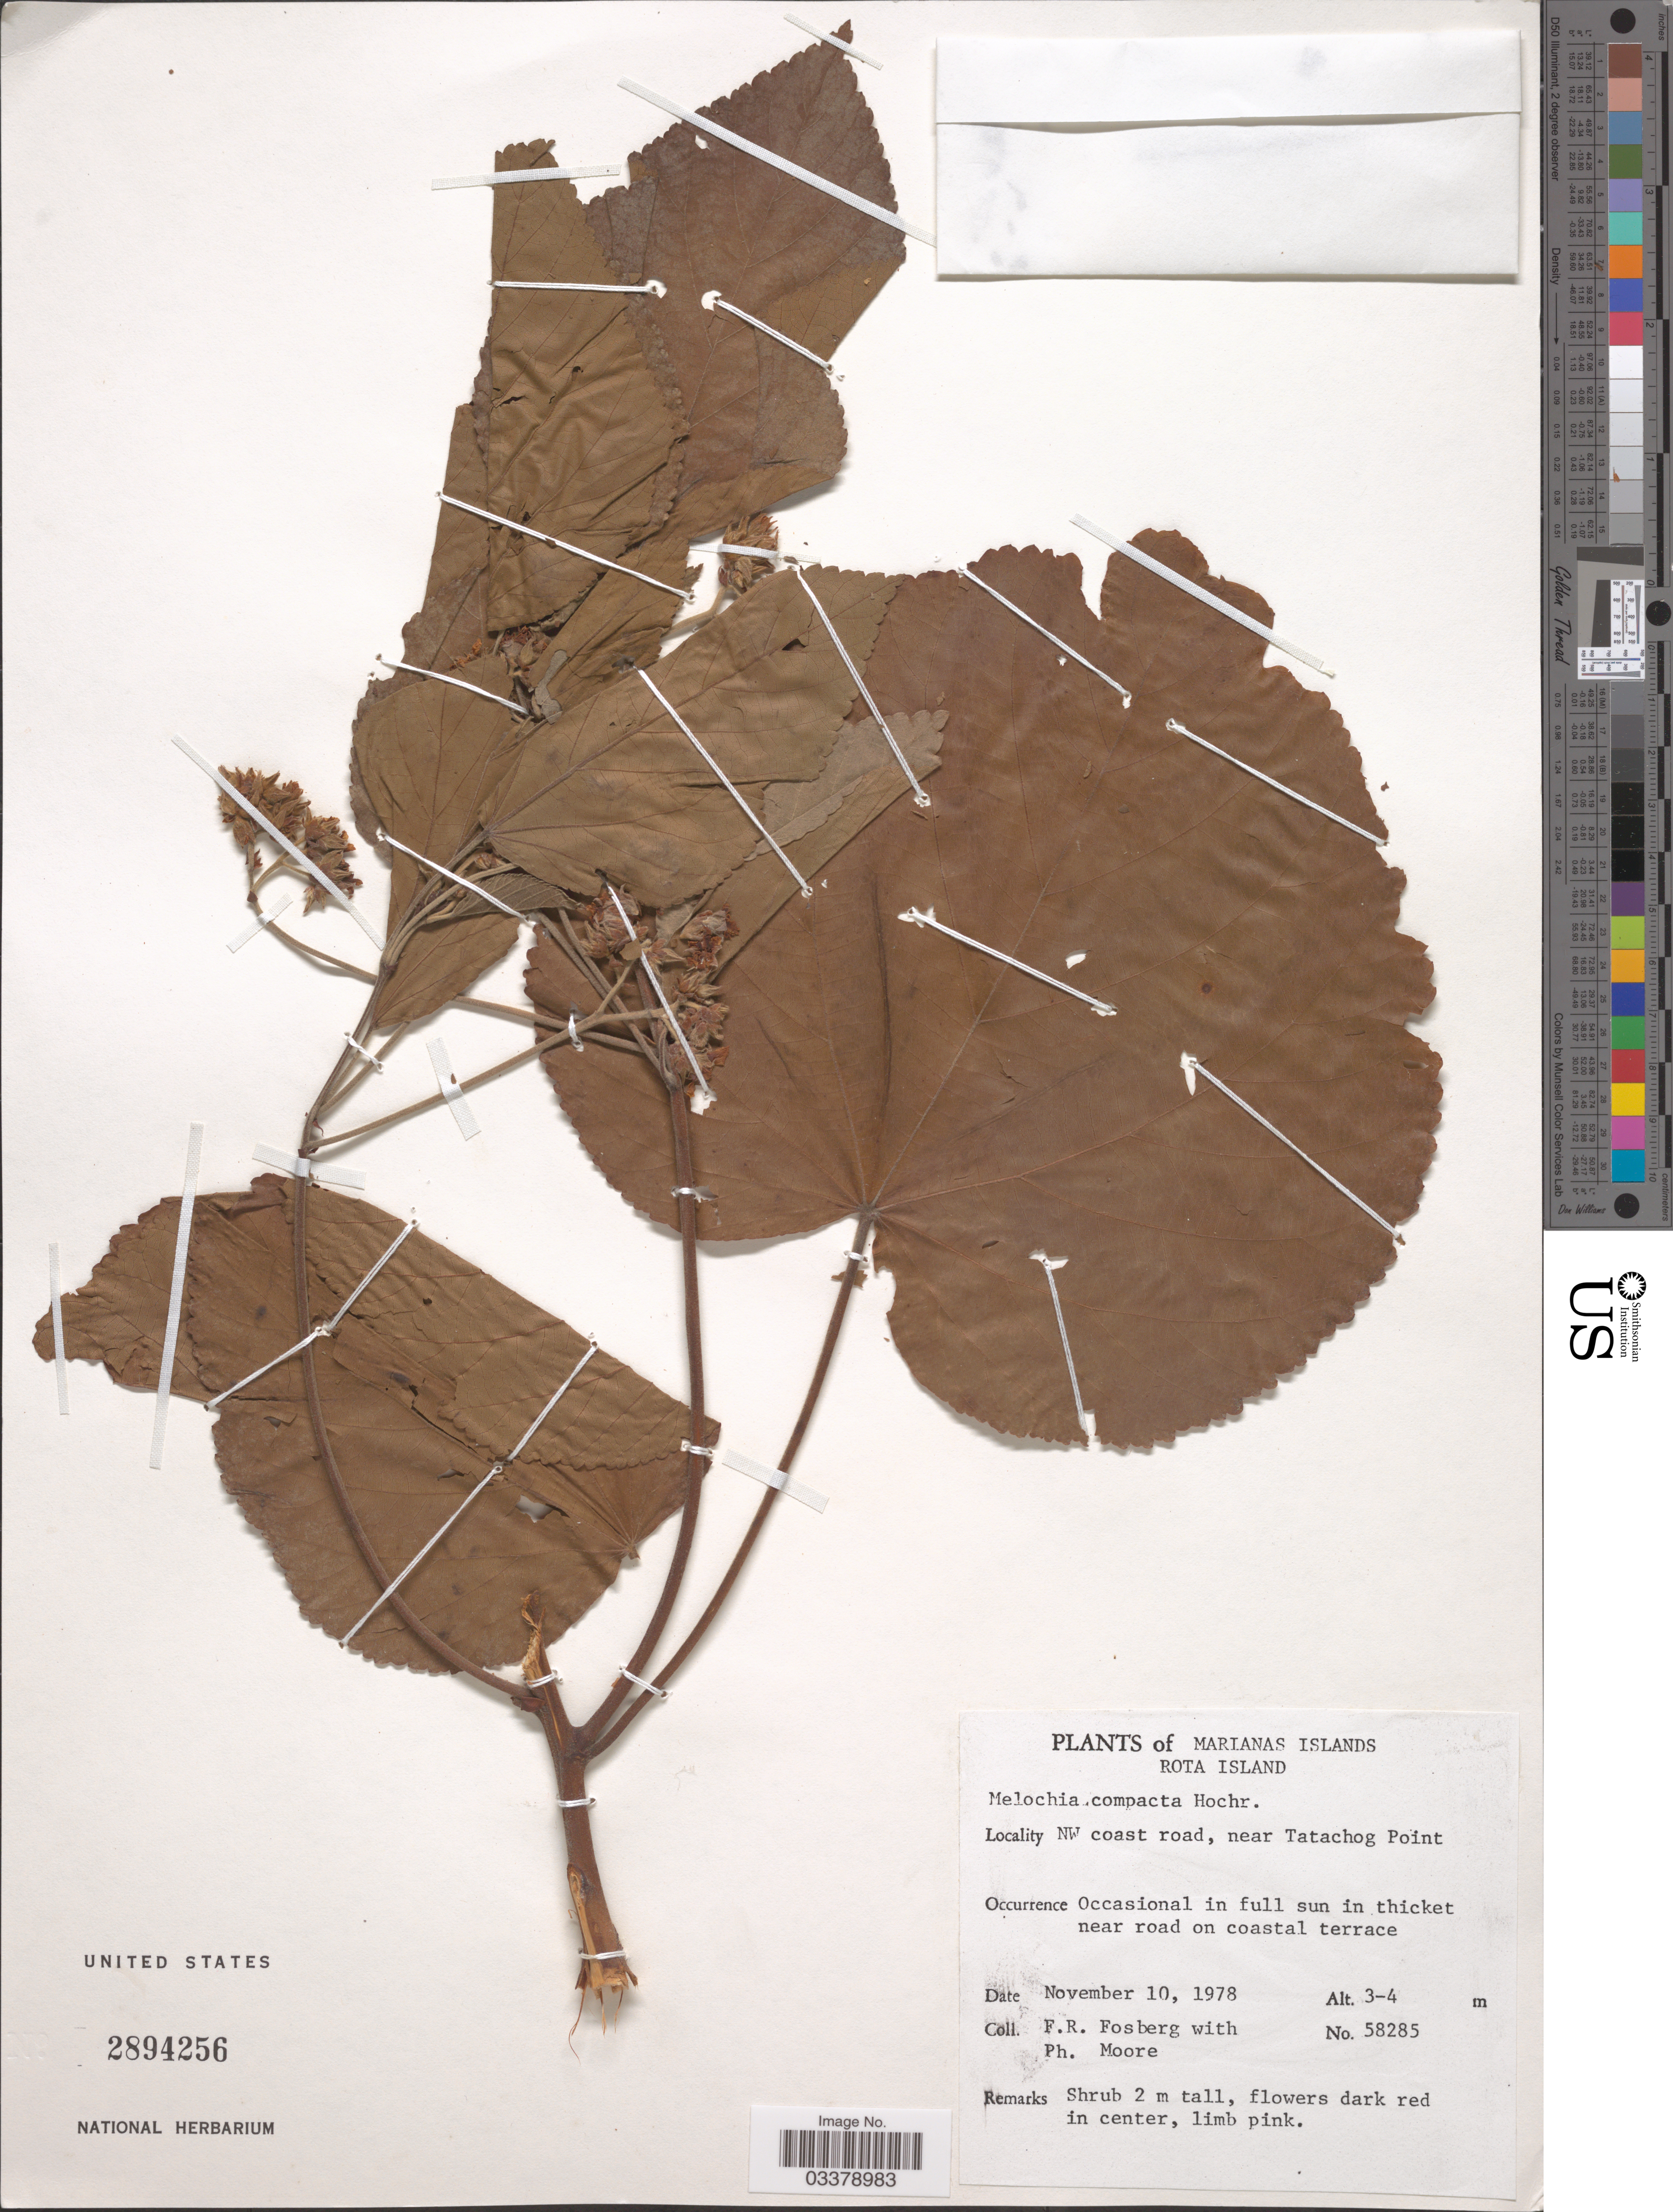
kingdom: Plantae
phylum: Tracheophyta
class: Magnoliopsida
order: Malvales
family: Malvaceae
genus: Melochia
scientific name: Melochia compacta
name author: Hochr.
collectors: F. R. Fosberg & P. Moore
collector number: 58285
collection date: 1978-11-10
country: Northern Mariana Islands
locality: Marianas Islands, Rota Island, NW coast road, near Tatachog Point.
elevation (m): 3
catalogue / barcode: US 2894256